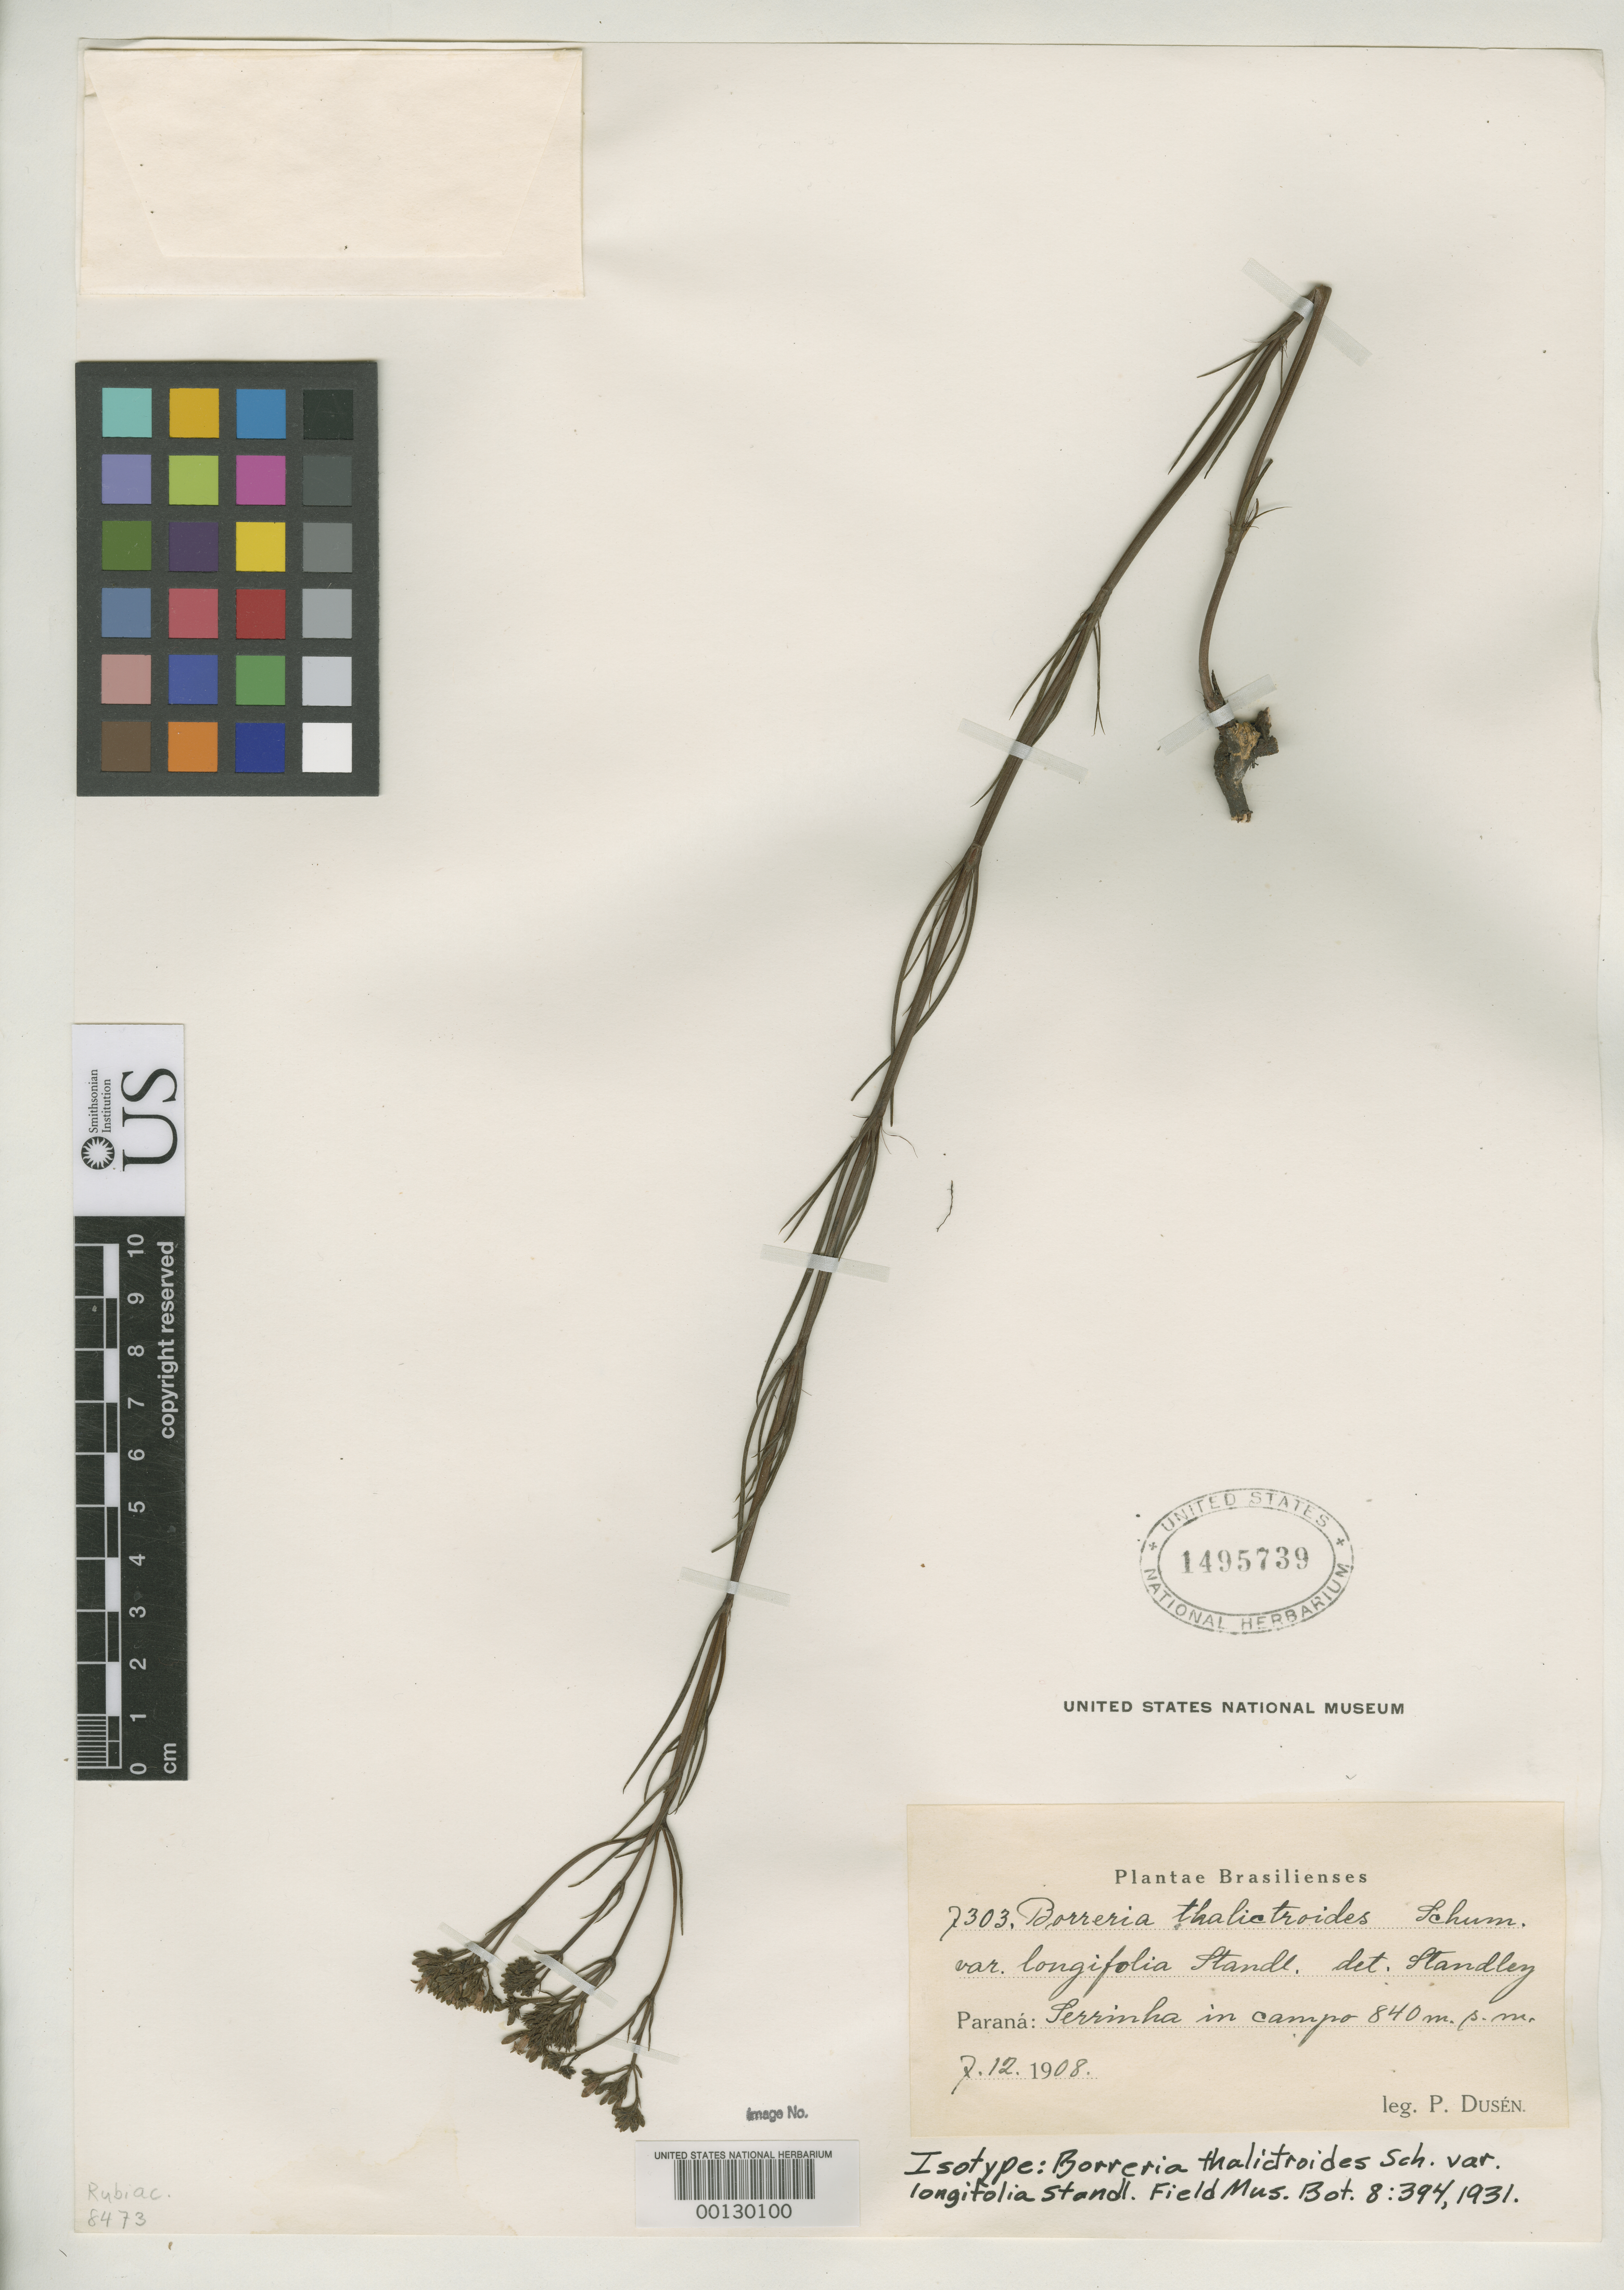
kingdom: Plantae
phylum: Tracheophyta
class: Magnoliopsida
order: Gentianales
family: Rubiaceae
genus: Borreria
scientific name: Borreria thalictroides var. longifolia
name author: Standl.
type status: Isotype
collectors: P. Dusén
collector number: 7303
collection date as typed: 1908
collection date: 1908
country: Brazil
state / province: Paraná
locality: Serrinha.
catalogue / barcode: US 1495739